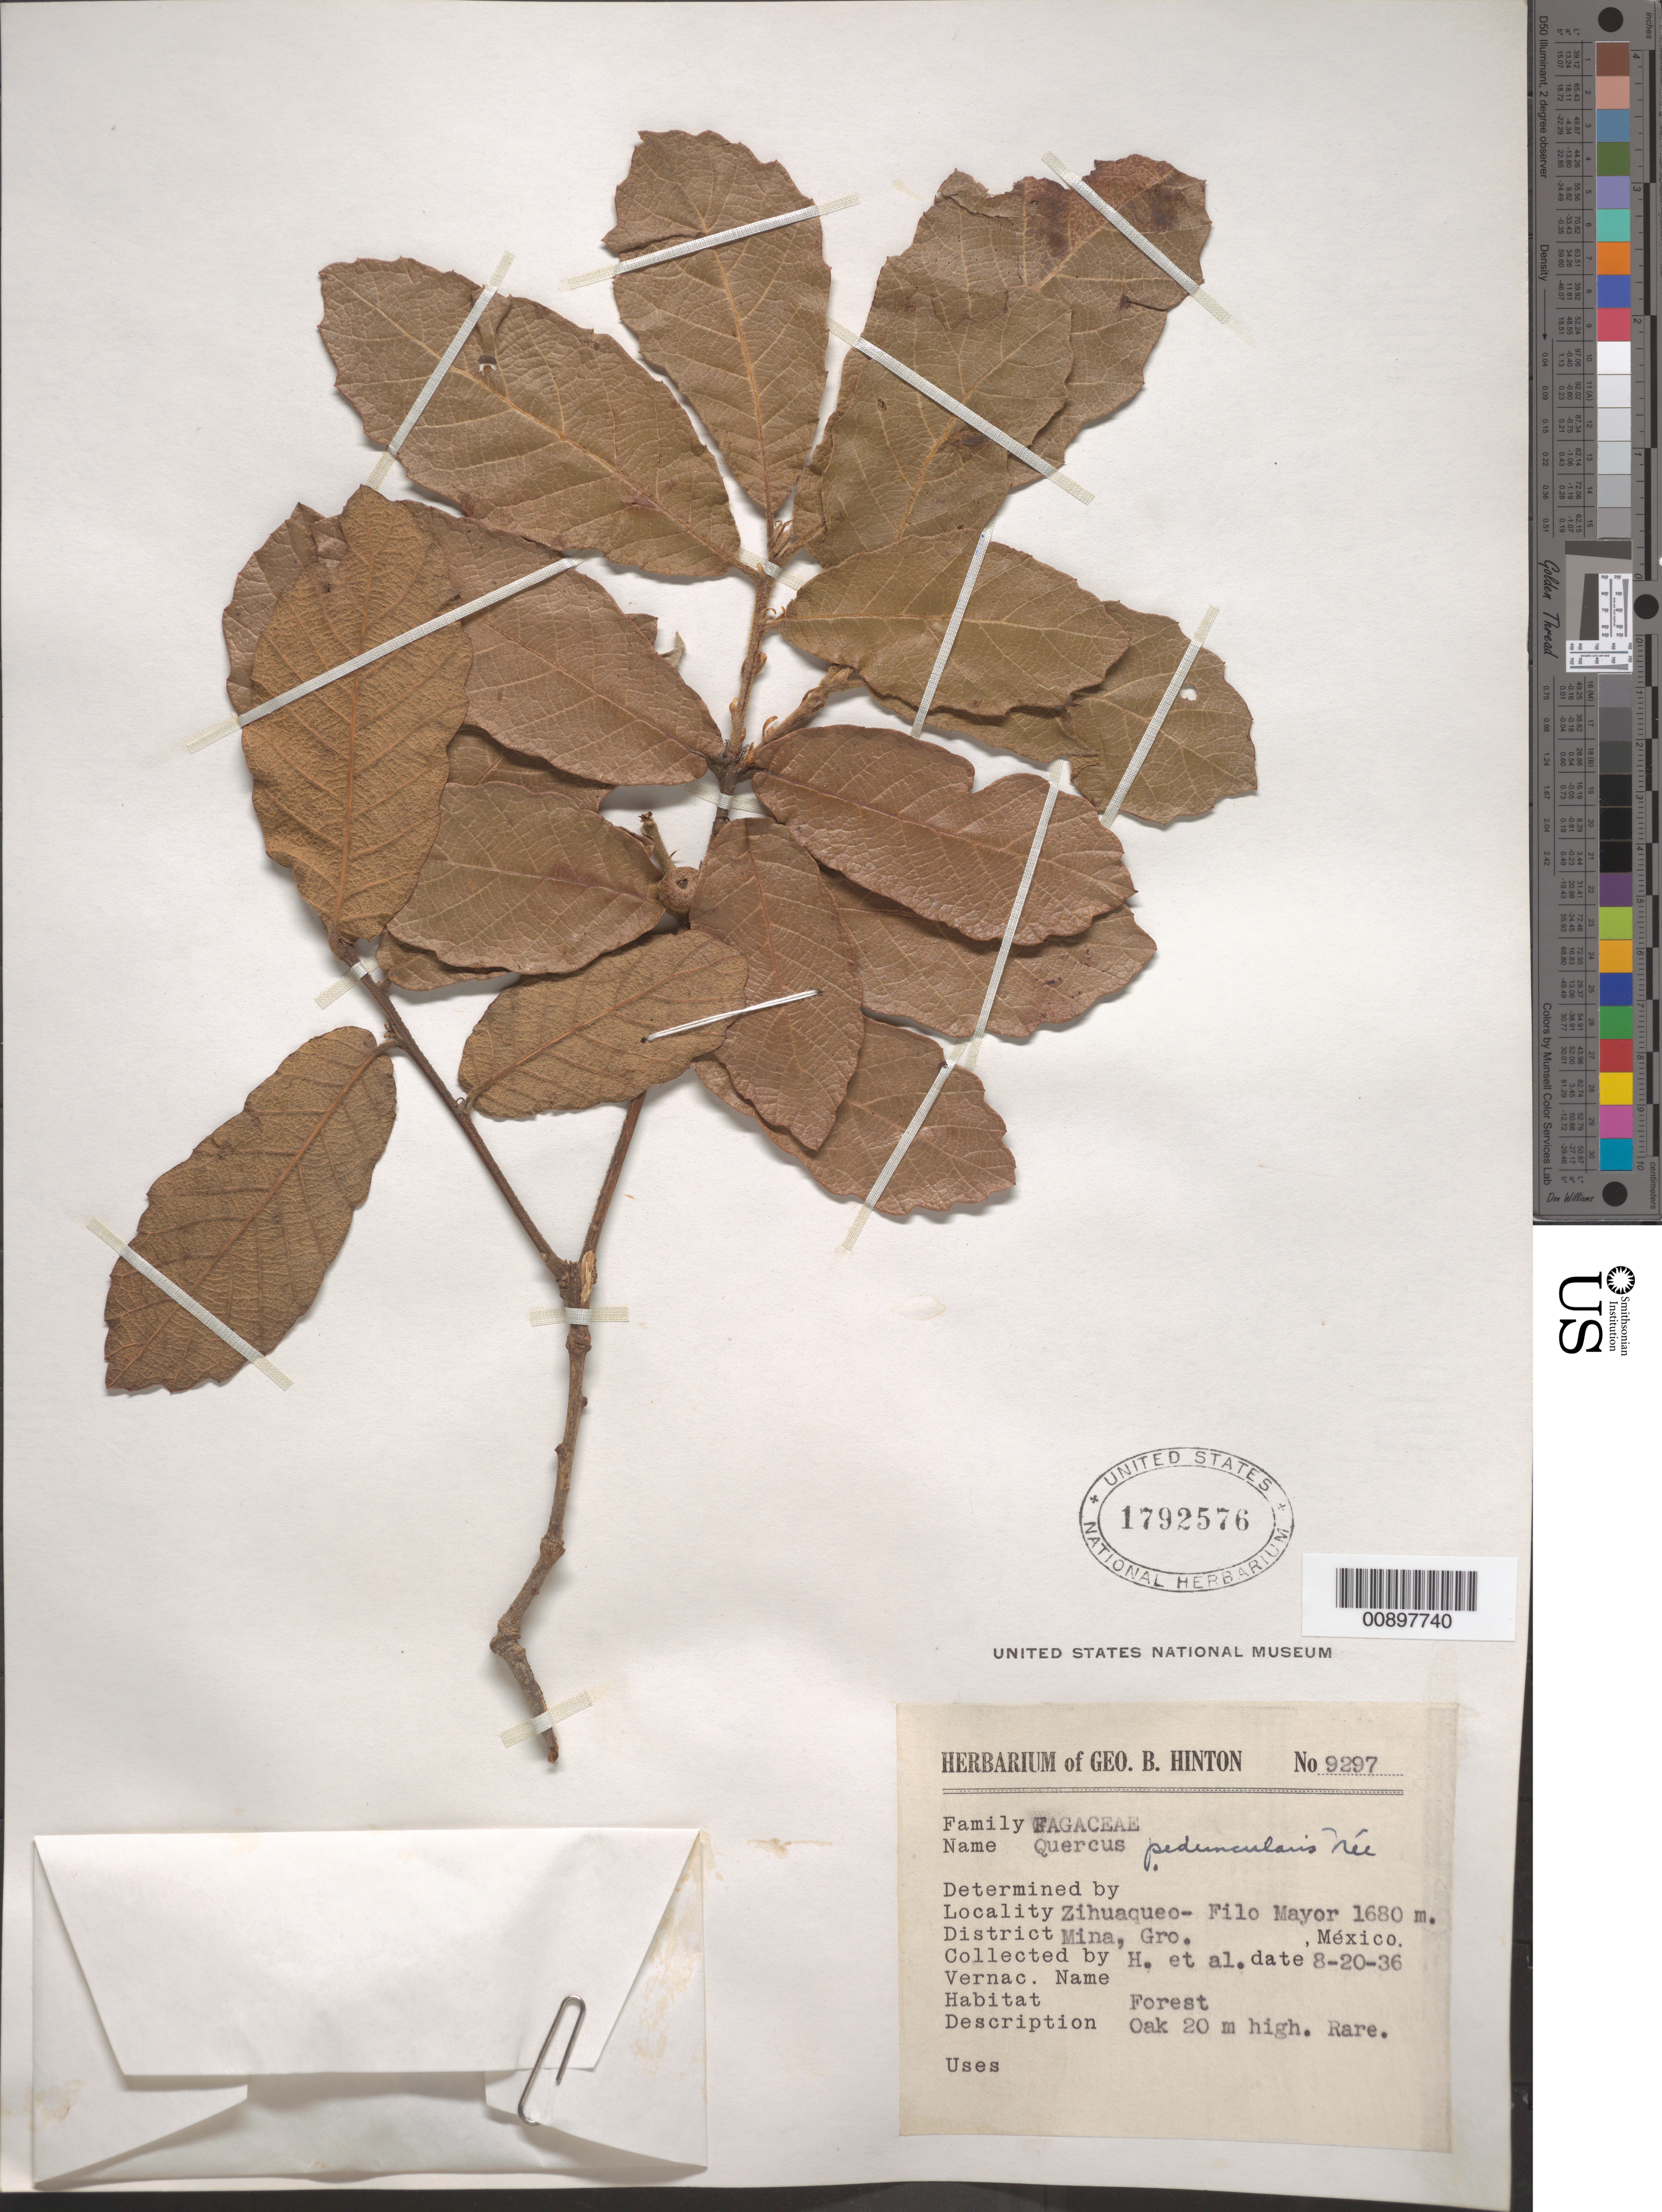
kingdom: Plantae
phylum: Tracheophyta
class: Magnoliopsida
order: Fagales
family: Fagaceae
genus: Quercus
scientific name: Quercus peduncularis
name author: Née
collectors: G. B. Hinton & et al.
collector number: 9297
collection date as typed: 20 Aug 1936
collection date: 1936-08-20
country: Mexico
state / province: Guerrero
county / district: Mina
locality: Zihuaqueo - Filo Mayor, District of Mina, State of Guerrero.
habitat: Forest.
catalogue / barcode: US 1792576